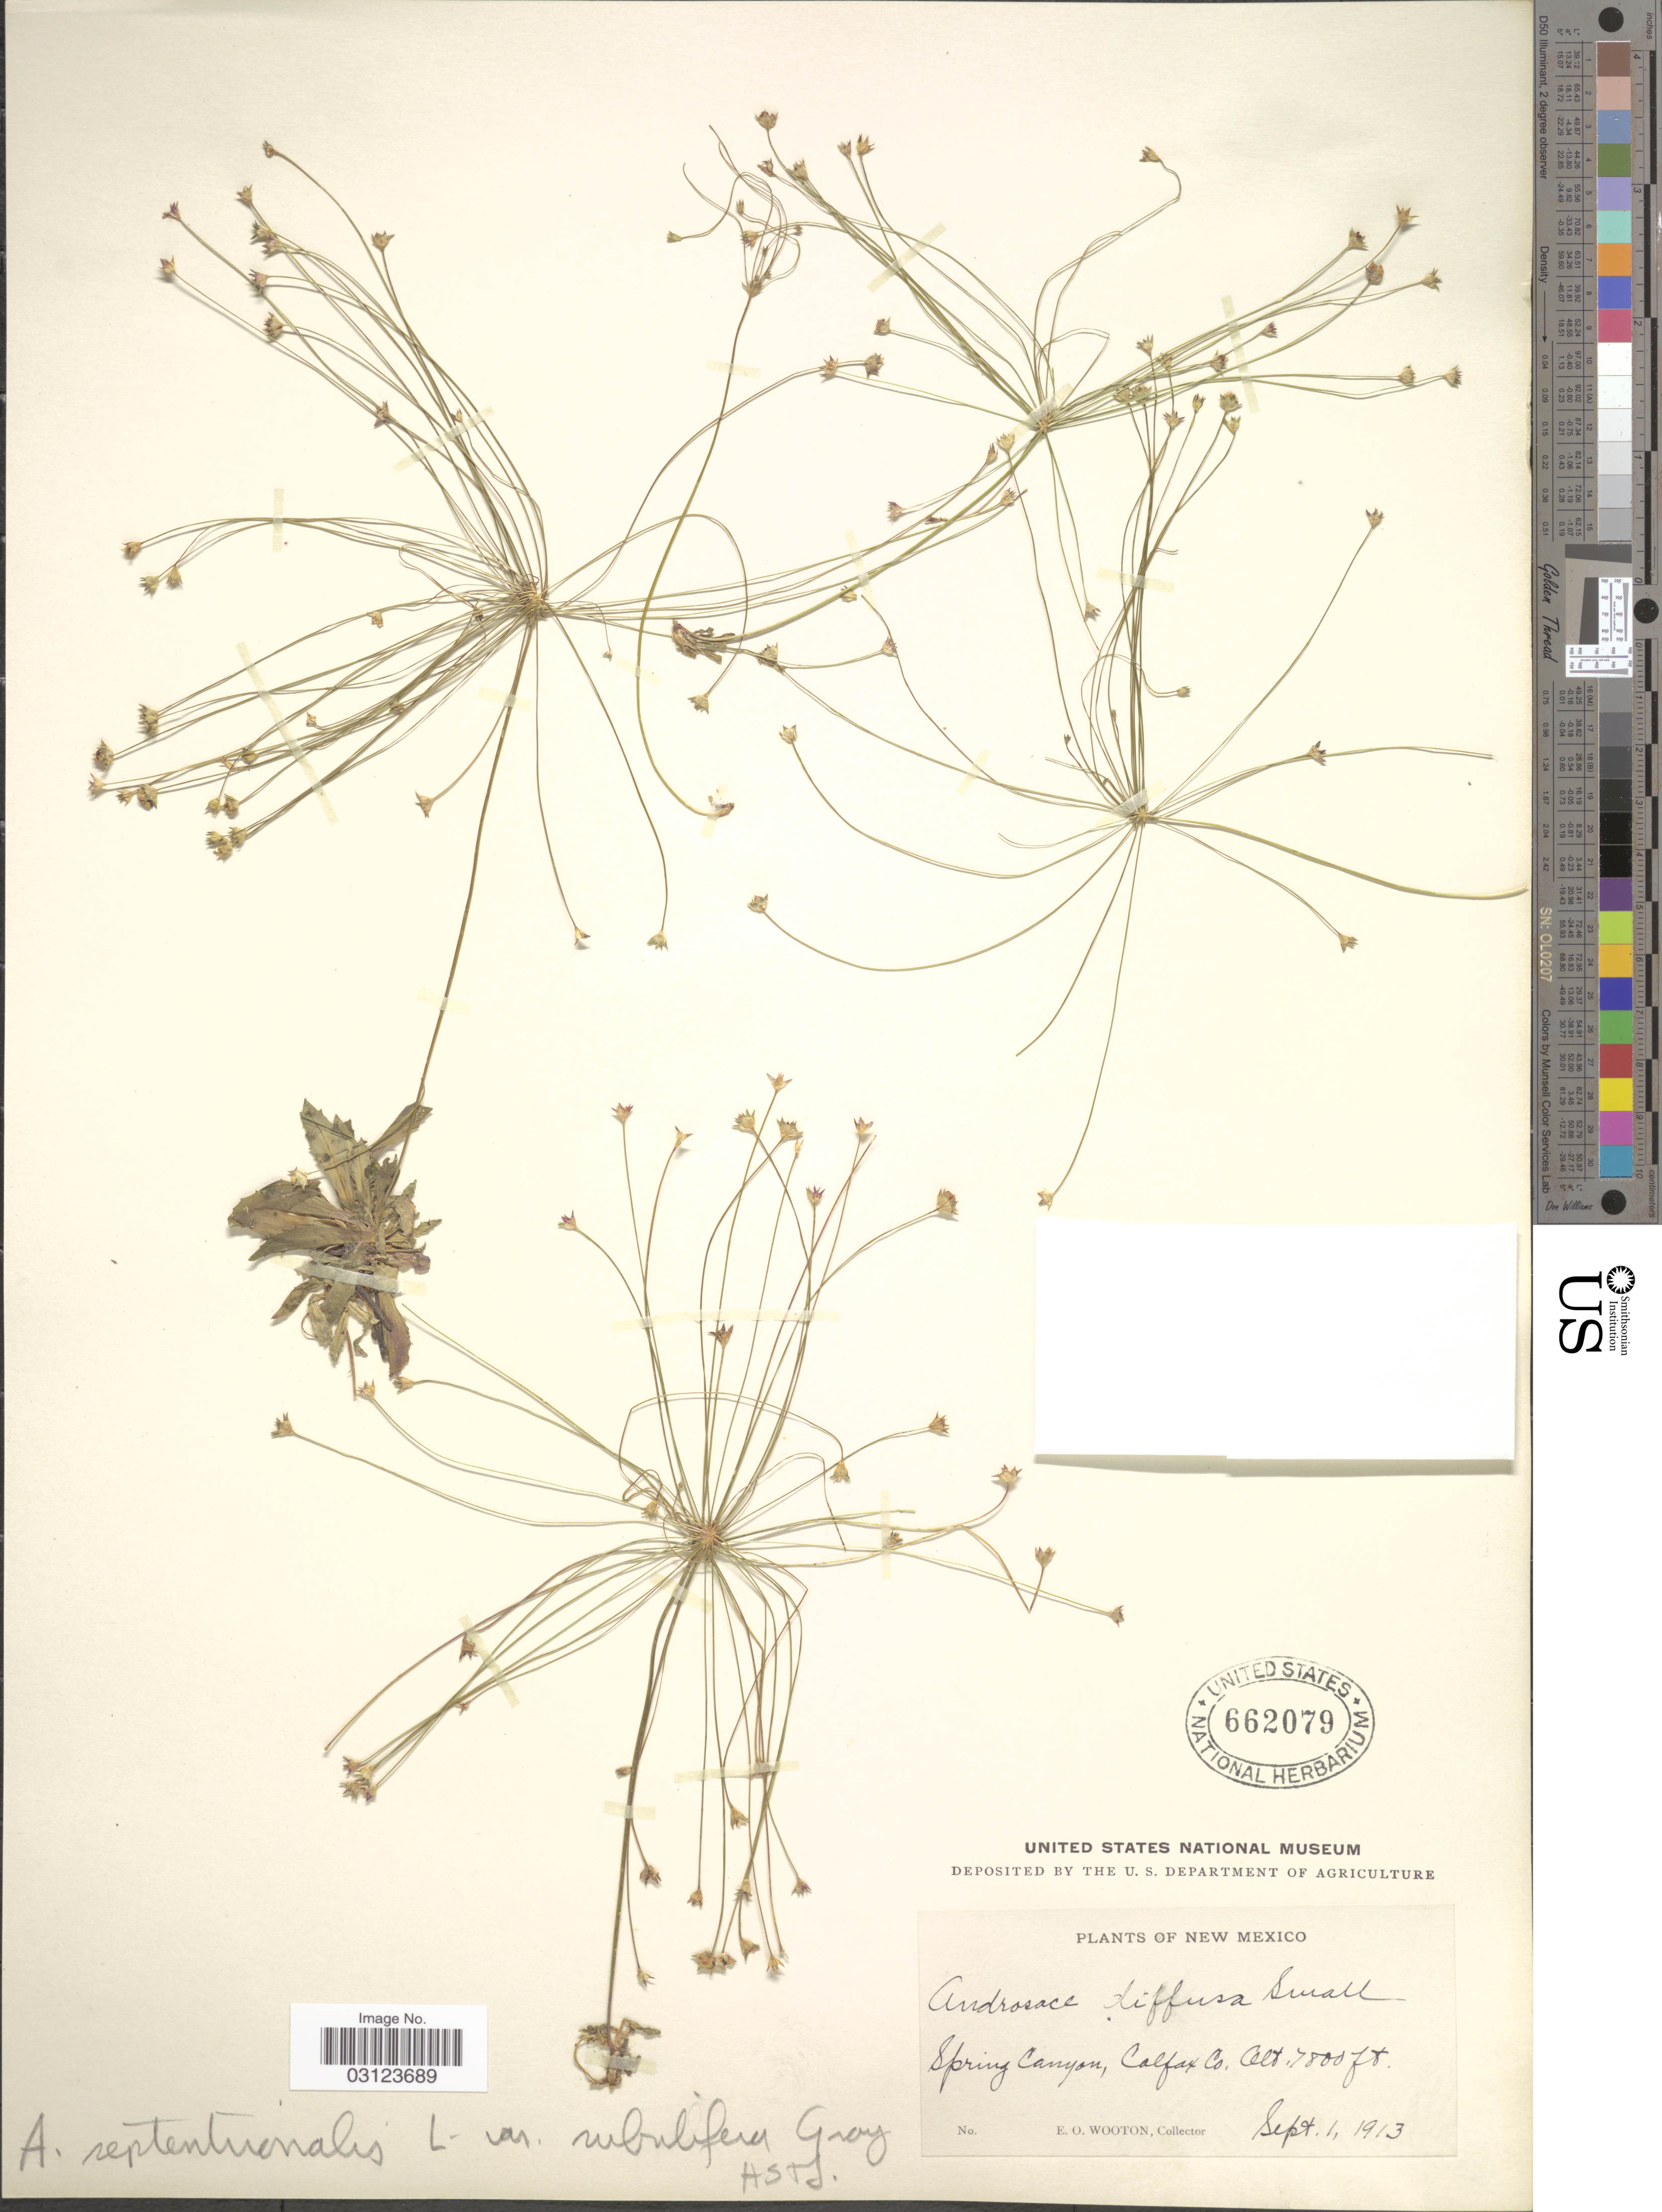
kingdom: Plantae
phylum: Tracheophyta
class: Magnoliopsida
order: Ericales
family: Primulaceae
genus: Androsace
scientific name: Androsace septentrionalis subsp. subulifera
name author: (A. Gray) G.T. Robbins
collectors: E. O. Wooton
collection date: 1913-09-01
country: United States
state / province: New Mexico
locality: Spring Canyon, Calfax Co.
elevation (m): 2377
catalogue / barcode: US 662079